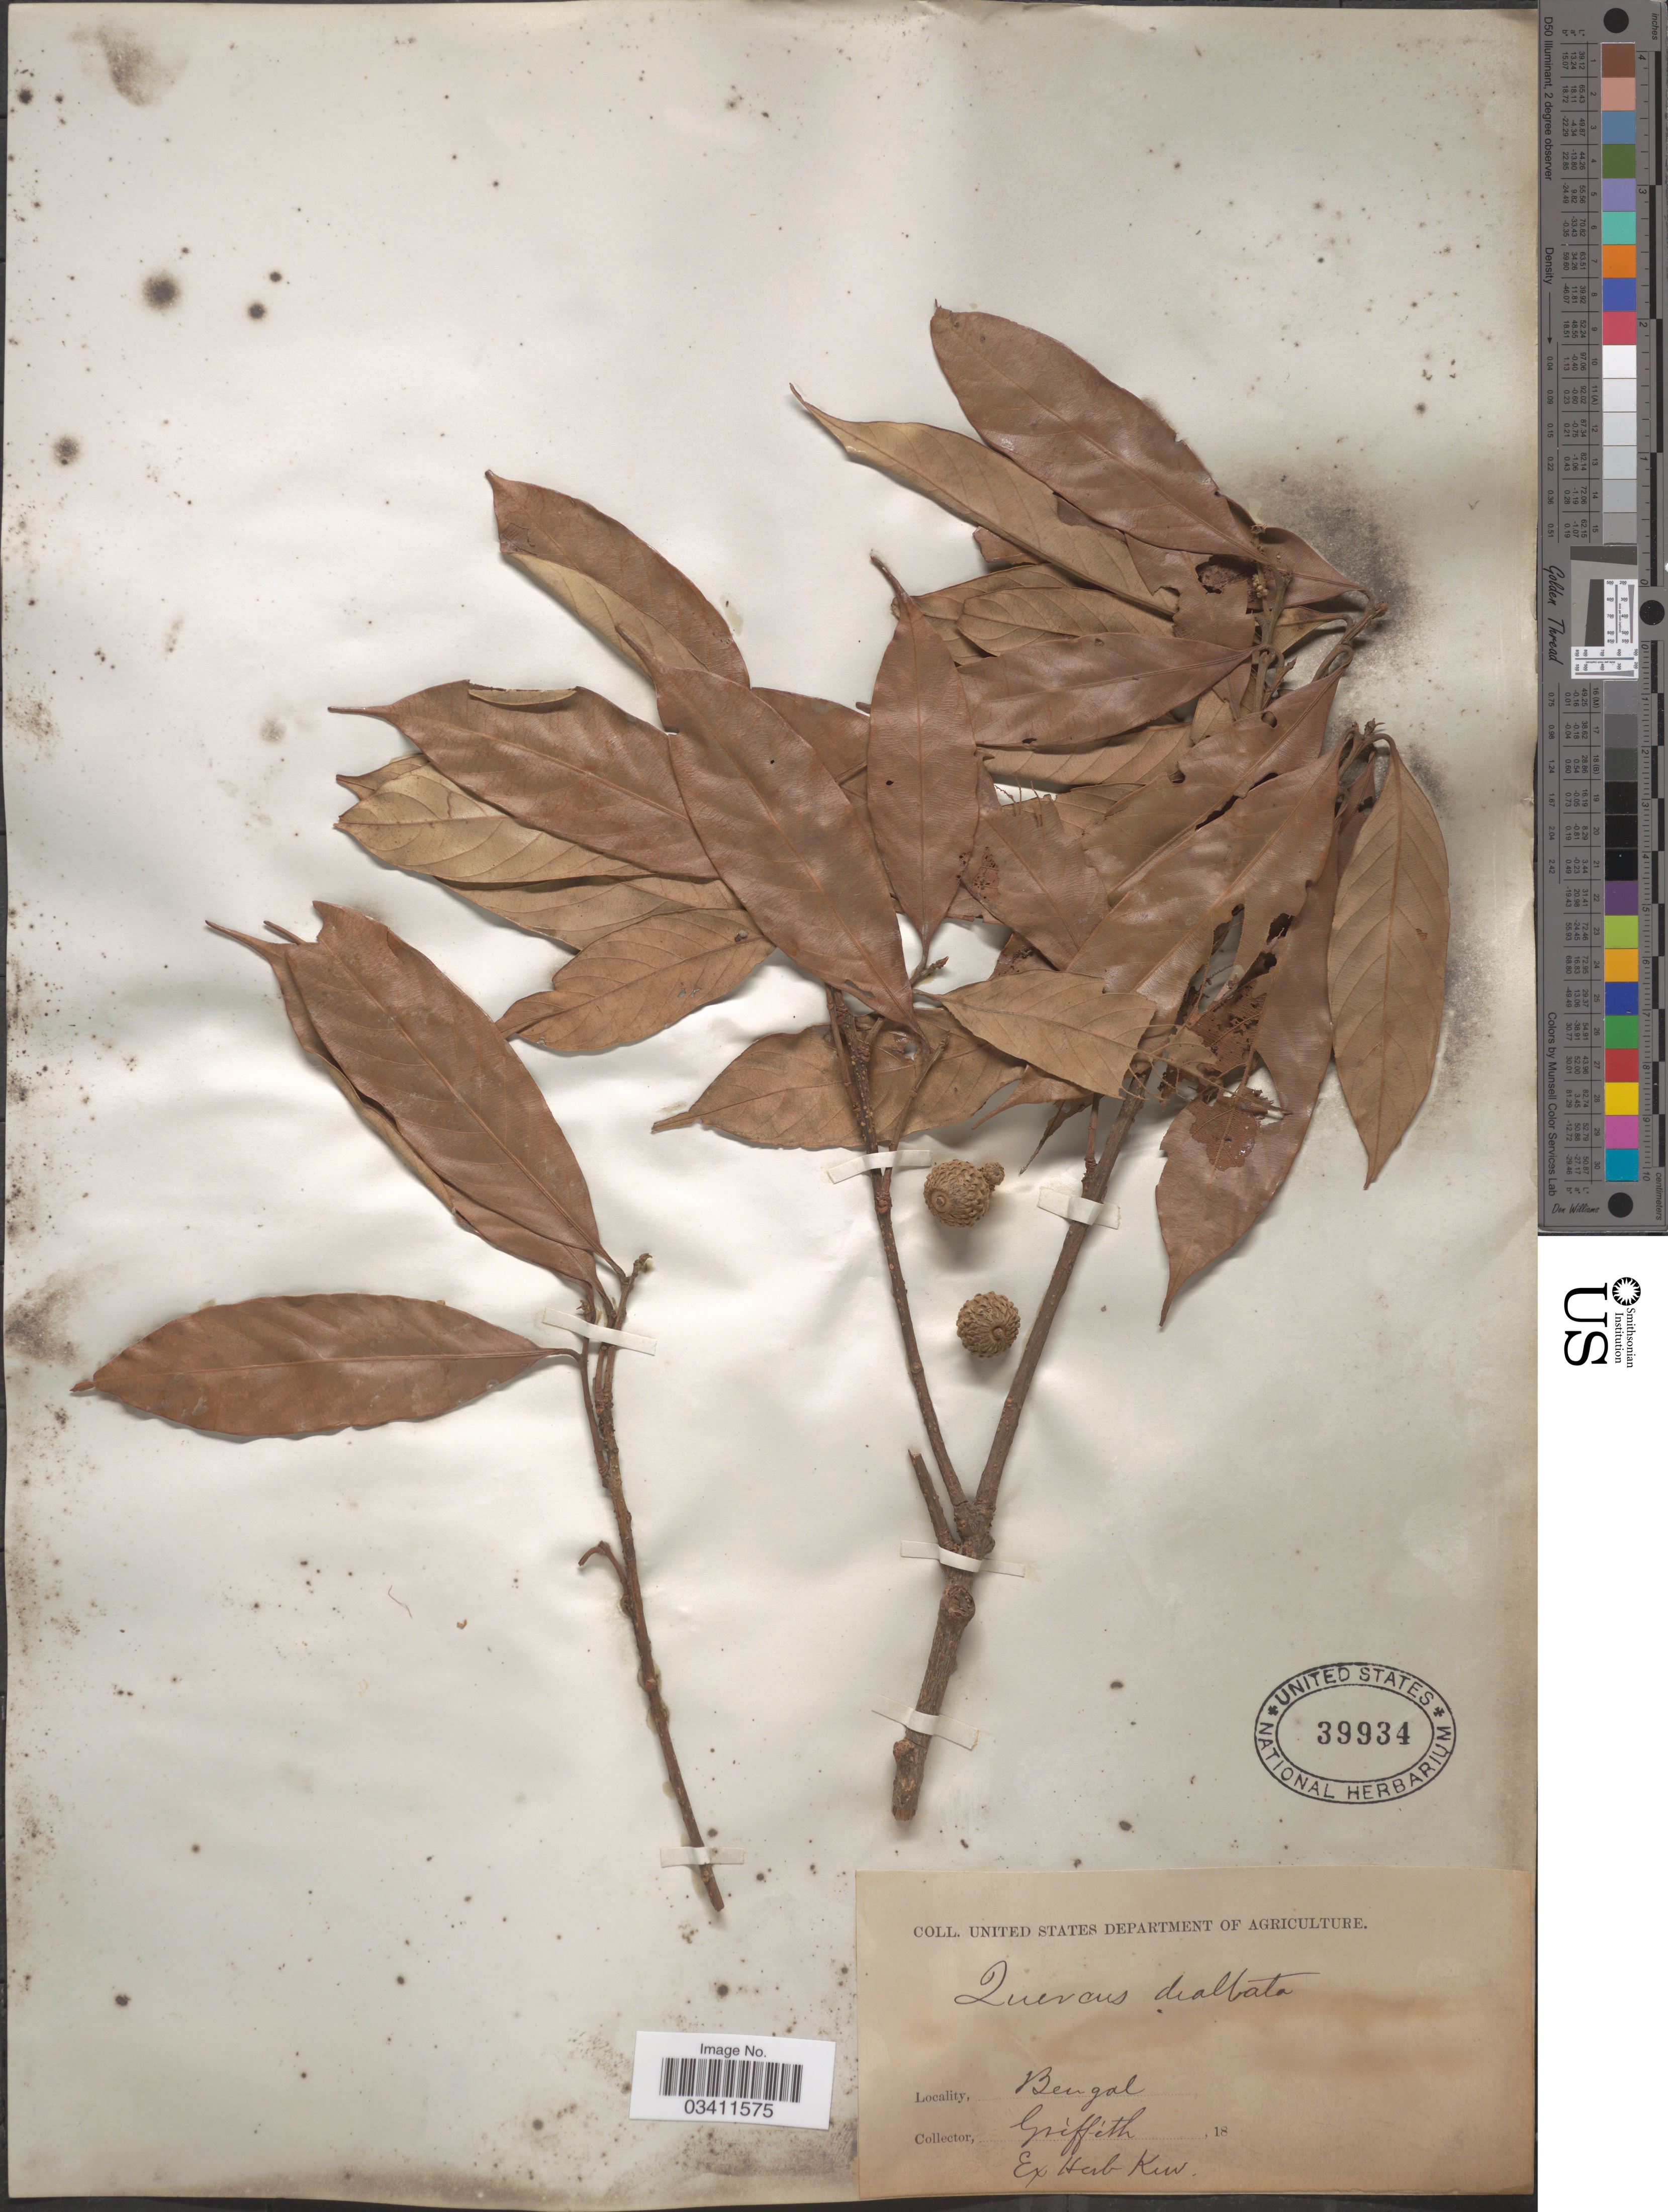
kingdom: Plantae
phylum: Tracheophyta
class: Magnoliopsida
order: Fagales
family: Fagaceae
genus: Quercus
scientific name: Quercus dealbata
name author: Hook. f. & Thomson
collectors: -. Griffith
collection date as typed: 18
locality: Bengal.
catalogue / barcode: US 39934